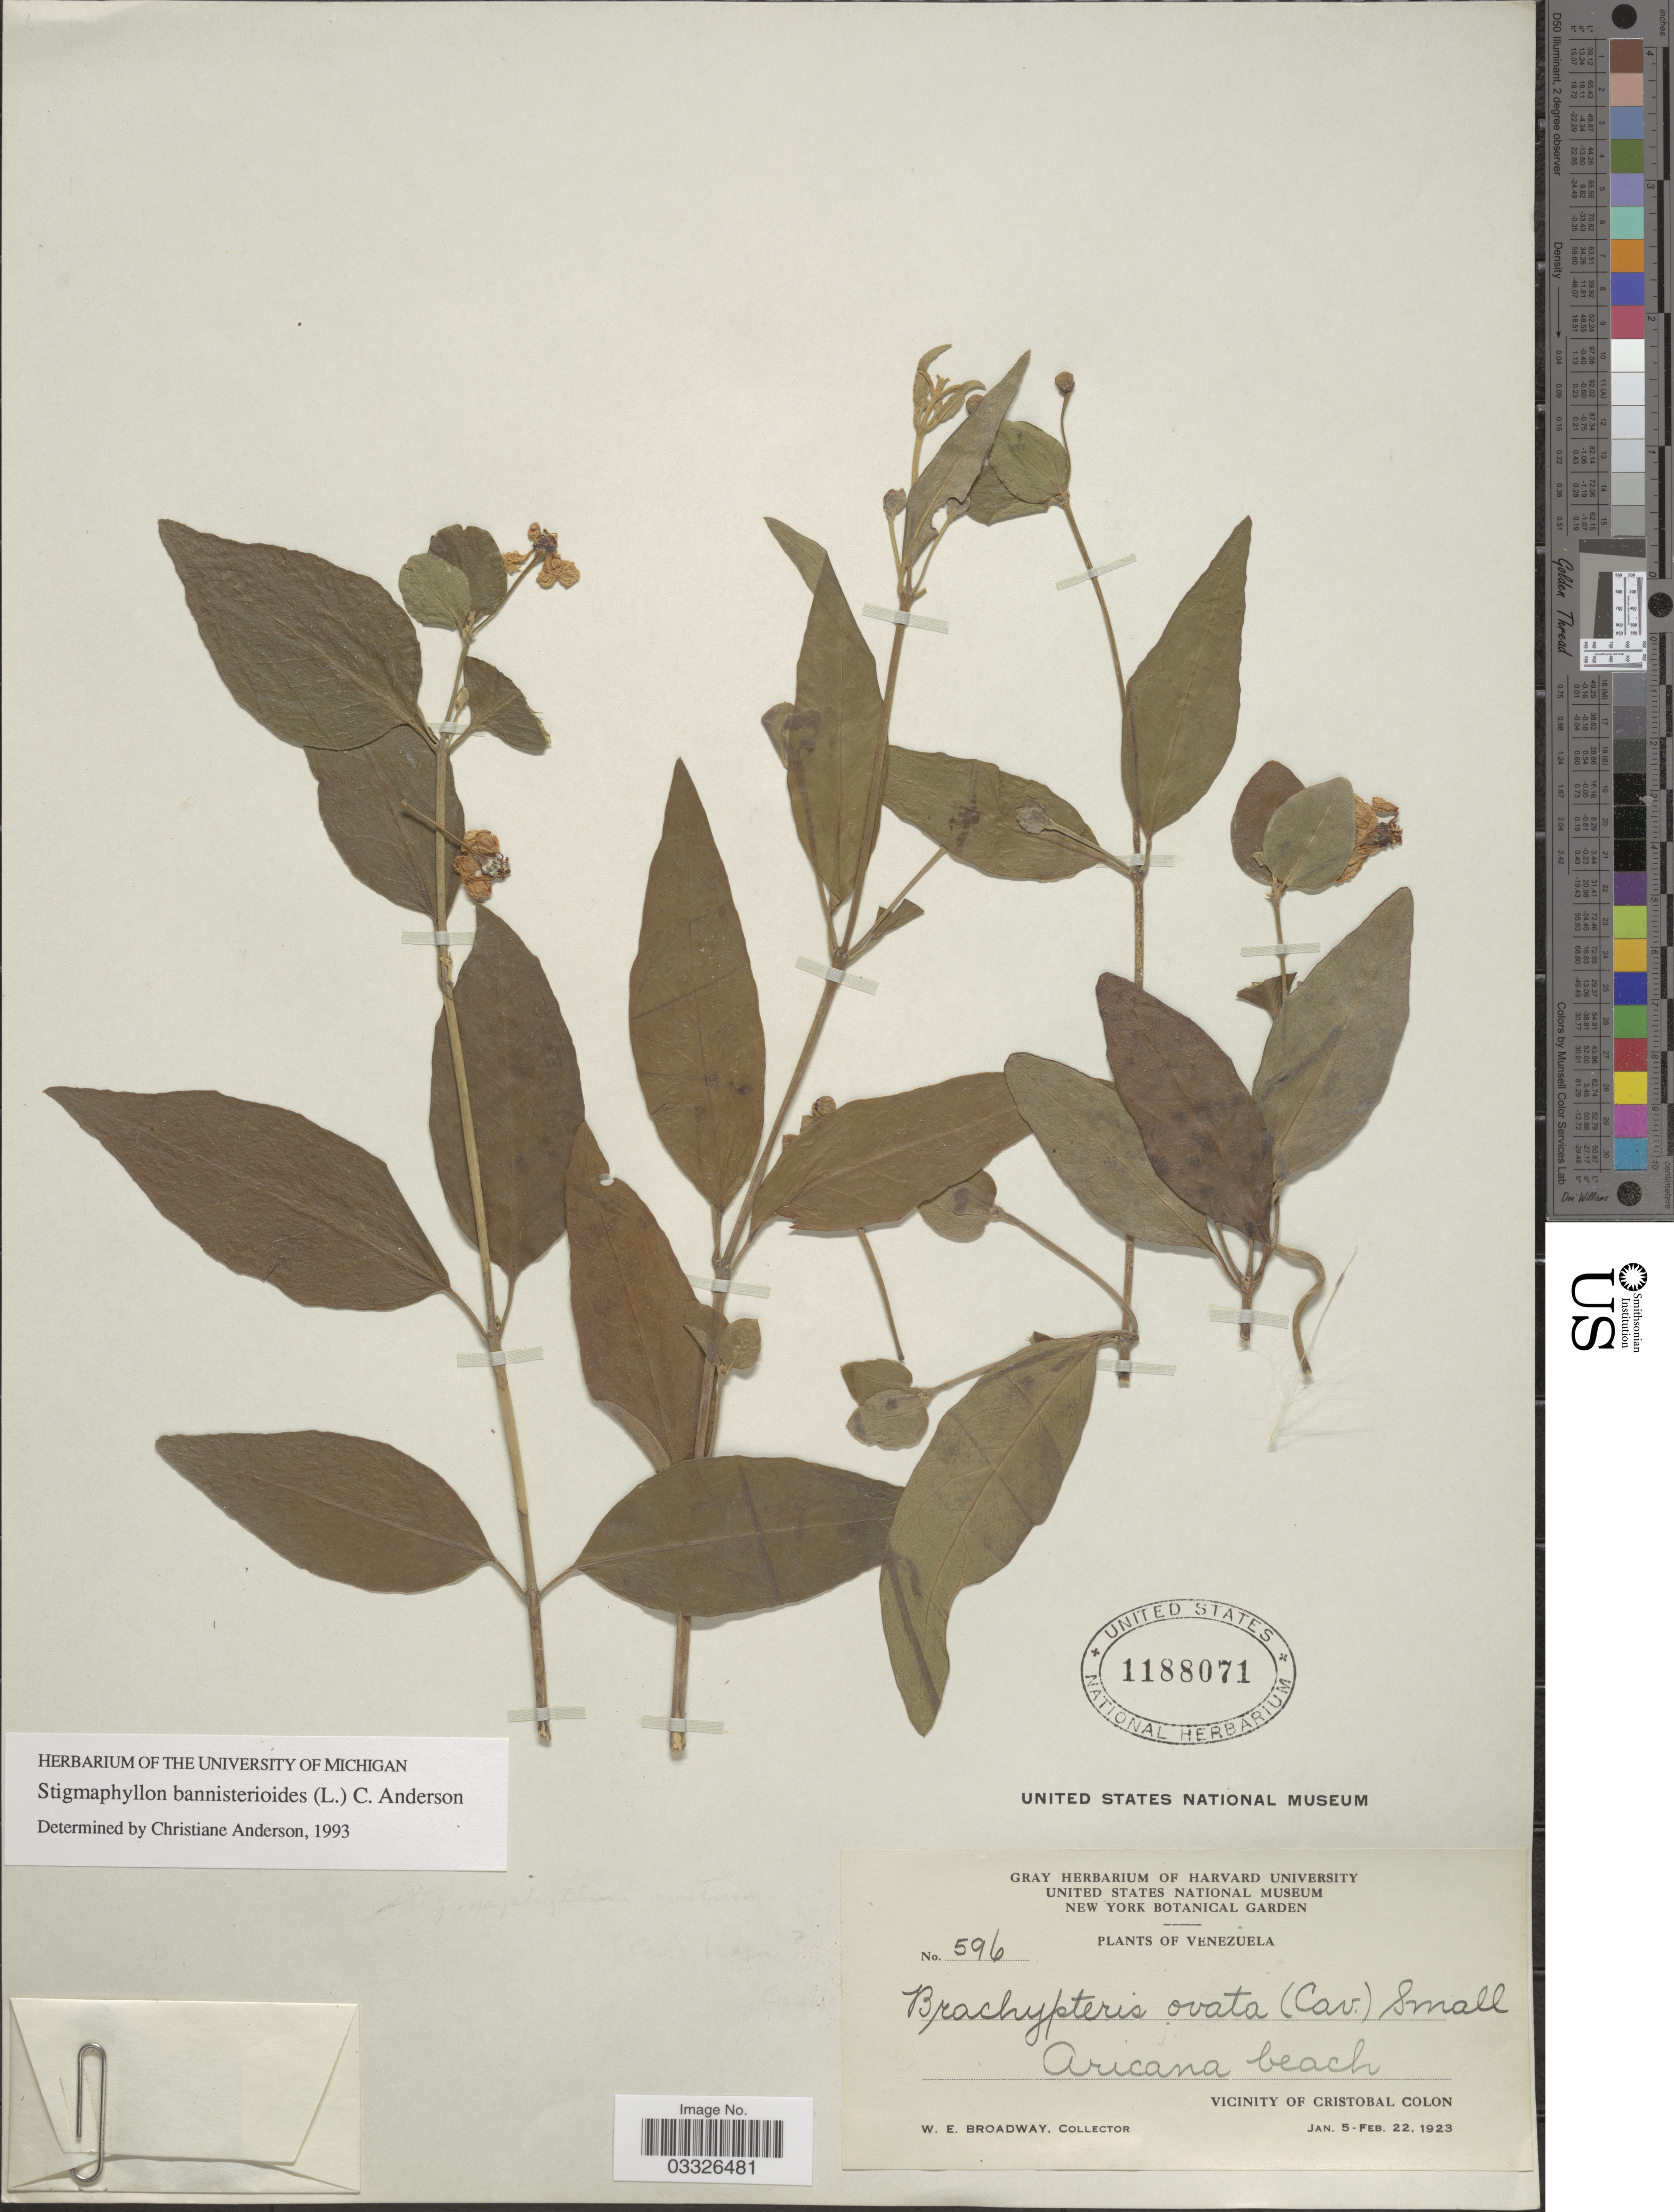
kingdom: Plantae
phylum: Tracheophyta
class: Magnoliopsida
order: Malpighiales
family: Malpighiaceae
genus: Stigmaphyllon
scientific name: Stigmaphyllon bannisterioides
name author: (L.) C.E. Anderson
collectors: W. E. Broadway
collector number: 596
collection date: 1923-01-05/1923-02-22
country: Venezuela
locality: Aricana beach. Vicinity of Cristobal Colon.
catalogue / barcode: US 1188071